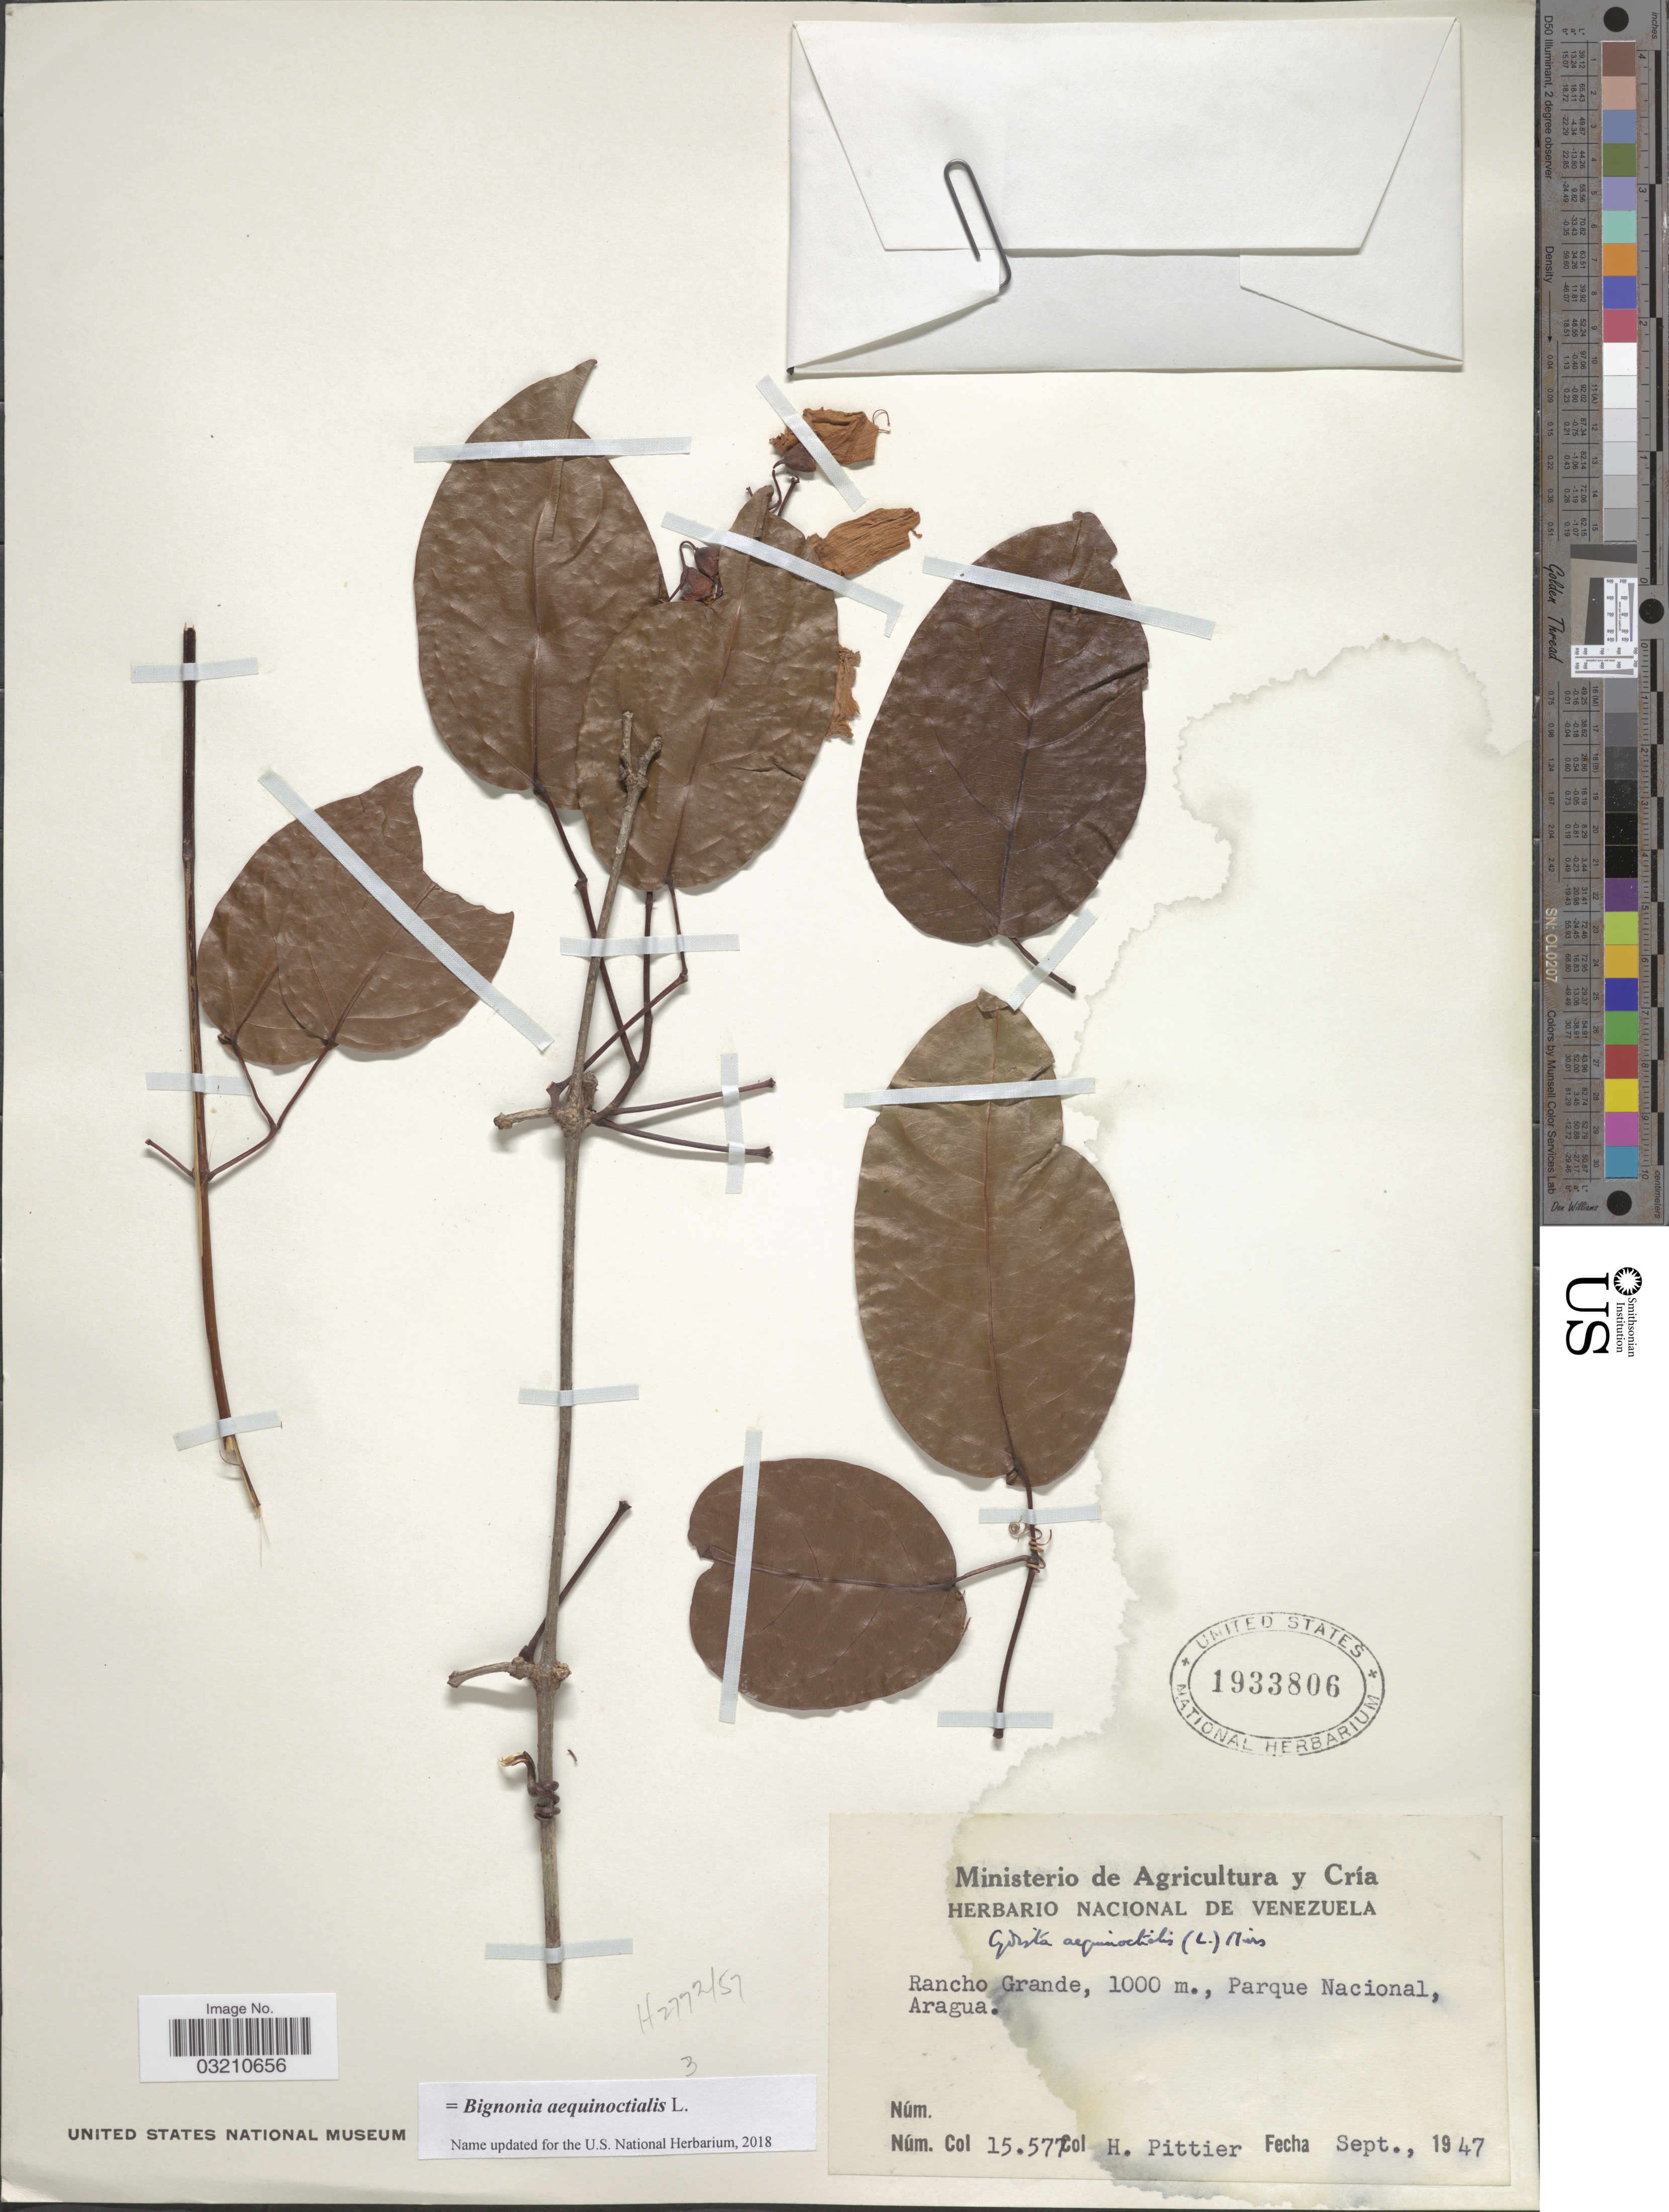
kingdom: Plantae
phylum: Tracheophyta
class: Magnoliopsida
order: Lamiales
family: Bignoniaceae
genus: Bignonia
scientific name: Bignonia aequinoctialis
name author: L.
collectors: H. F. Pittier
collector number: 15577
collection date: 1947-09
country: Venezuela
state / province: Aragua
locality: Rancho Grande, Parque Nacional, Aragua.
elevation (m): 1000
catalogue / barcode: US 1933806